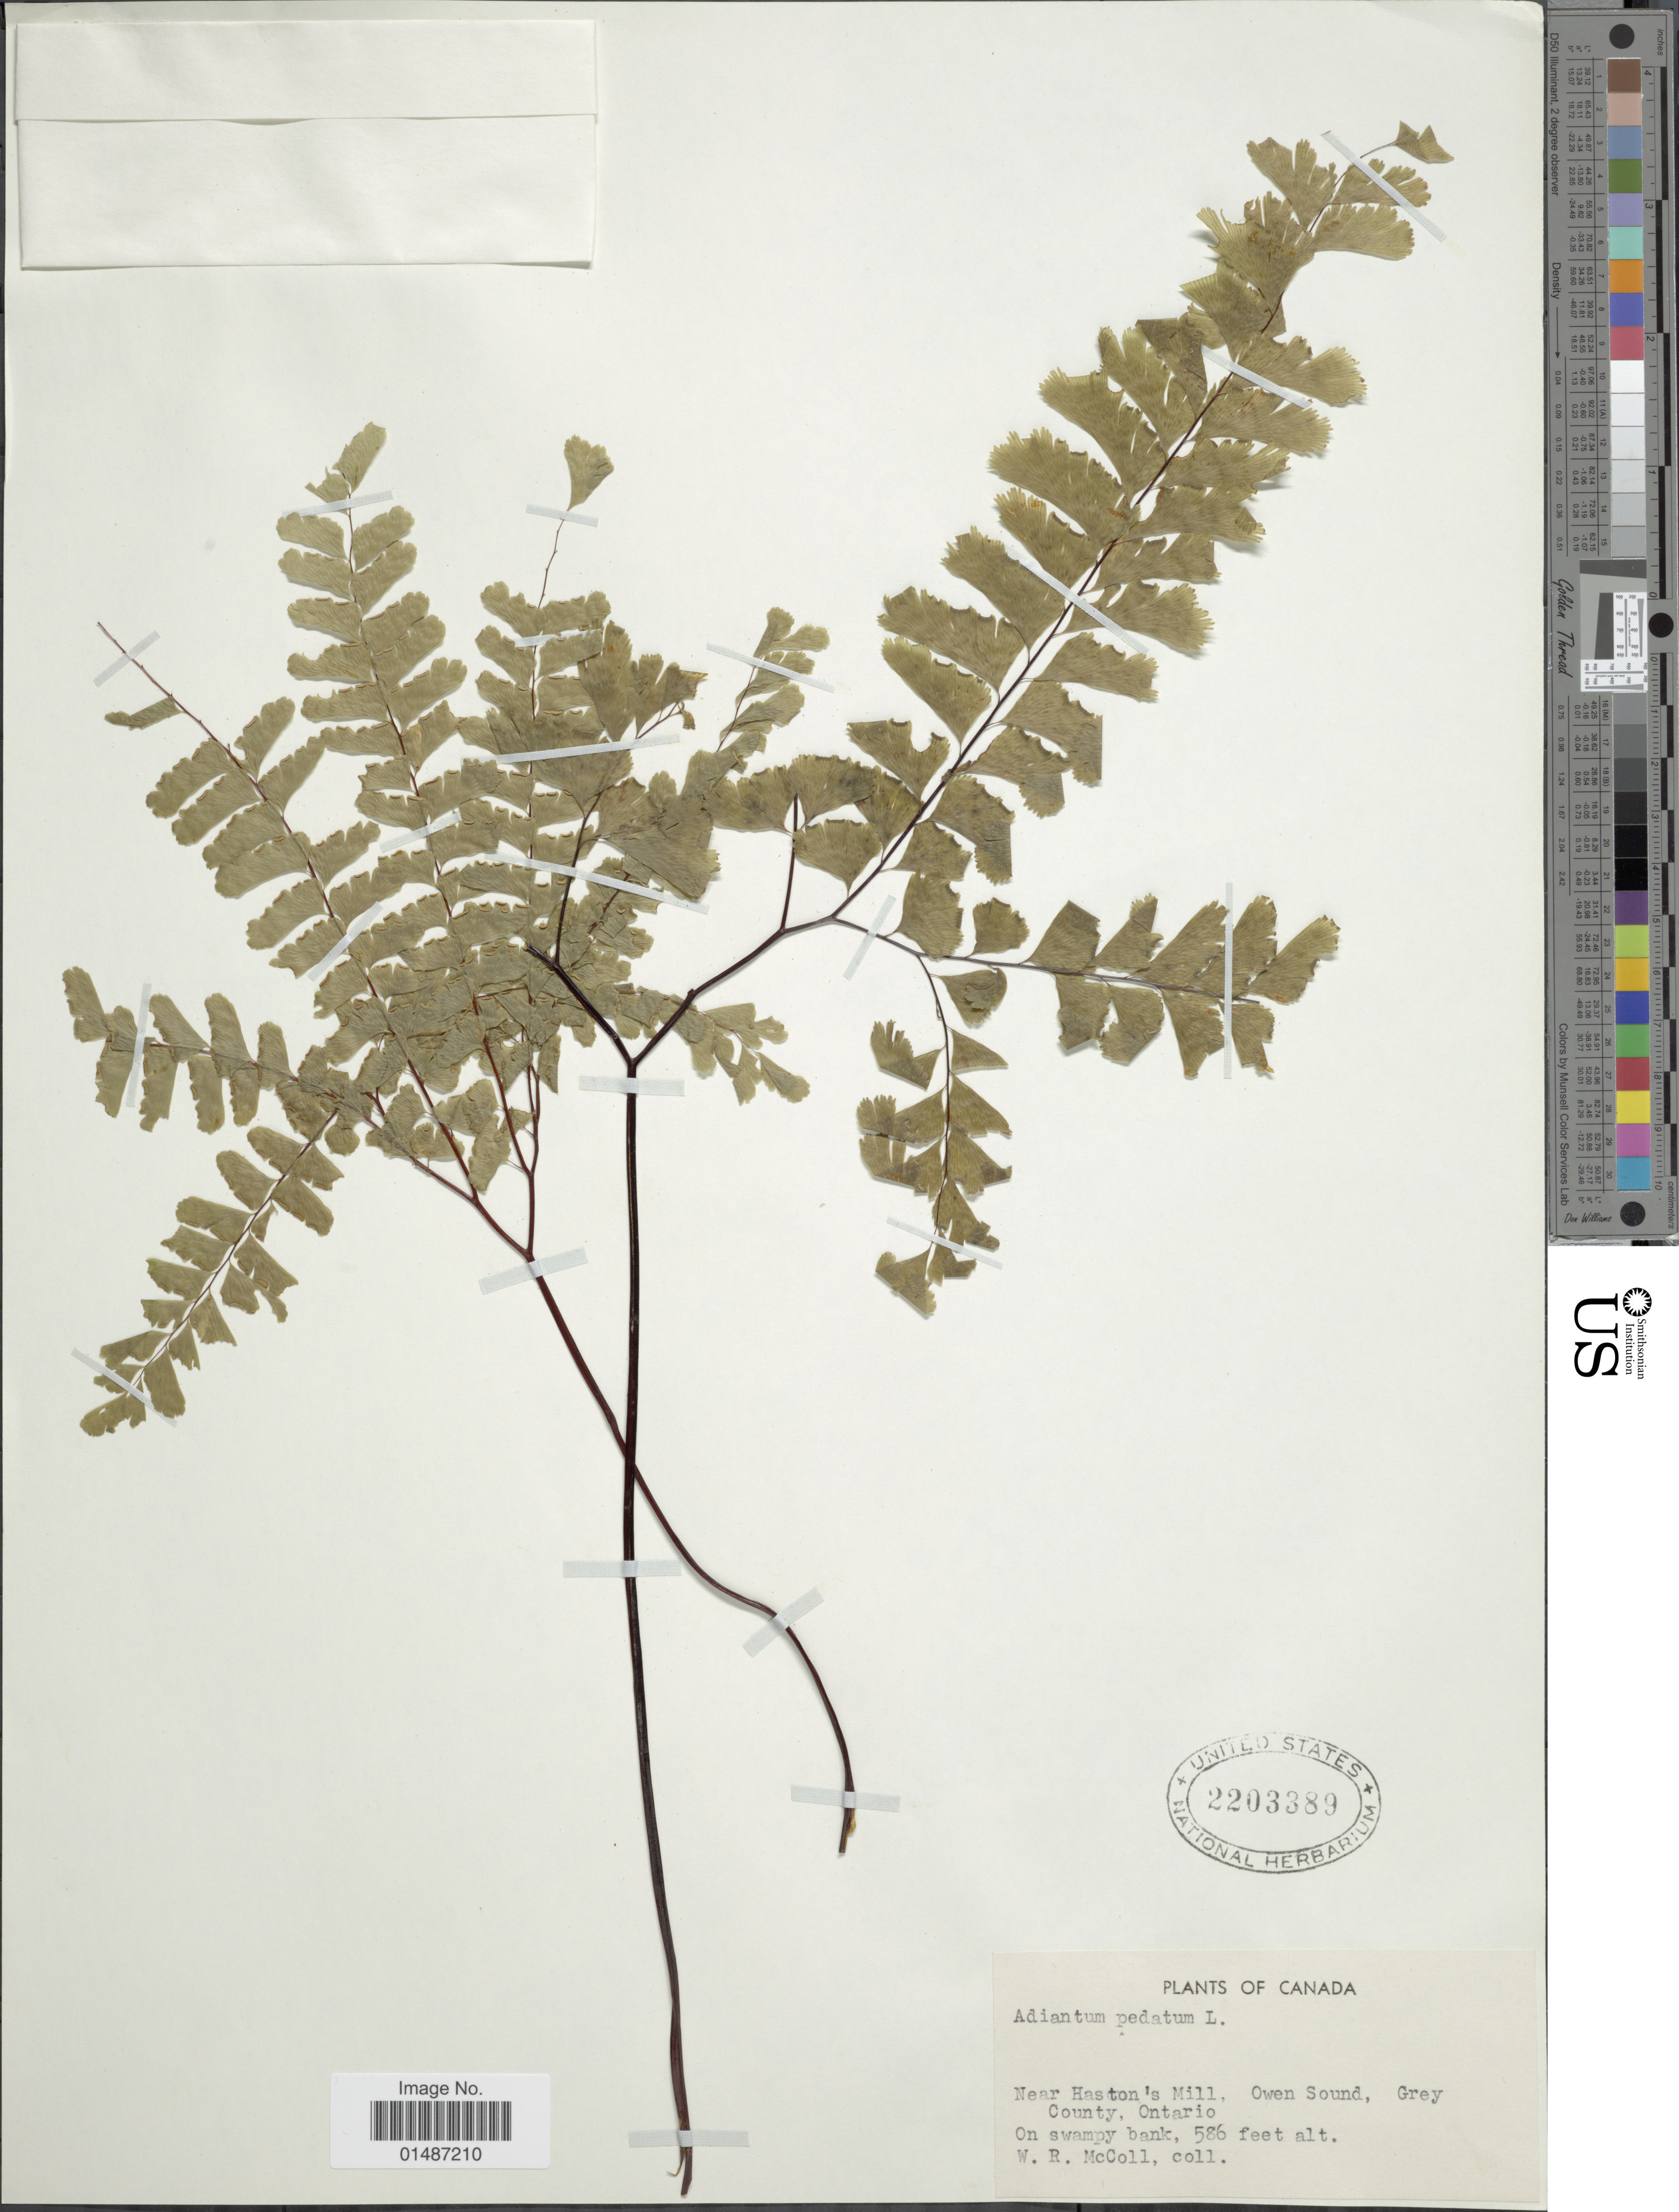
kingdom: Plantae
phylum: Tracheophyta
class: Polypodiopsida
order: Polypodiales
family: Pteridaceae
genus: Adiantum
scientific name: Adiantum pedatum var. pedatum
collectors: W. McColl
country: Canada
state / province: Ontario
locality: Near Haston's Mill, Owen Sound, Grey County.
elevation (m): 179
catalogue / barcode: US 2203389